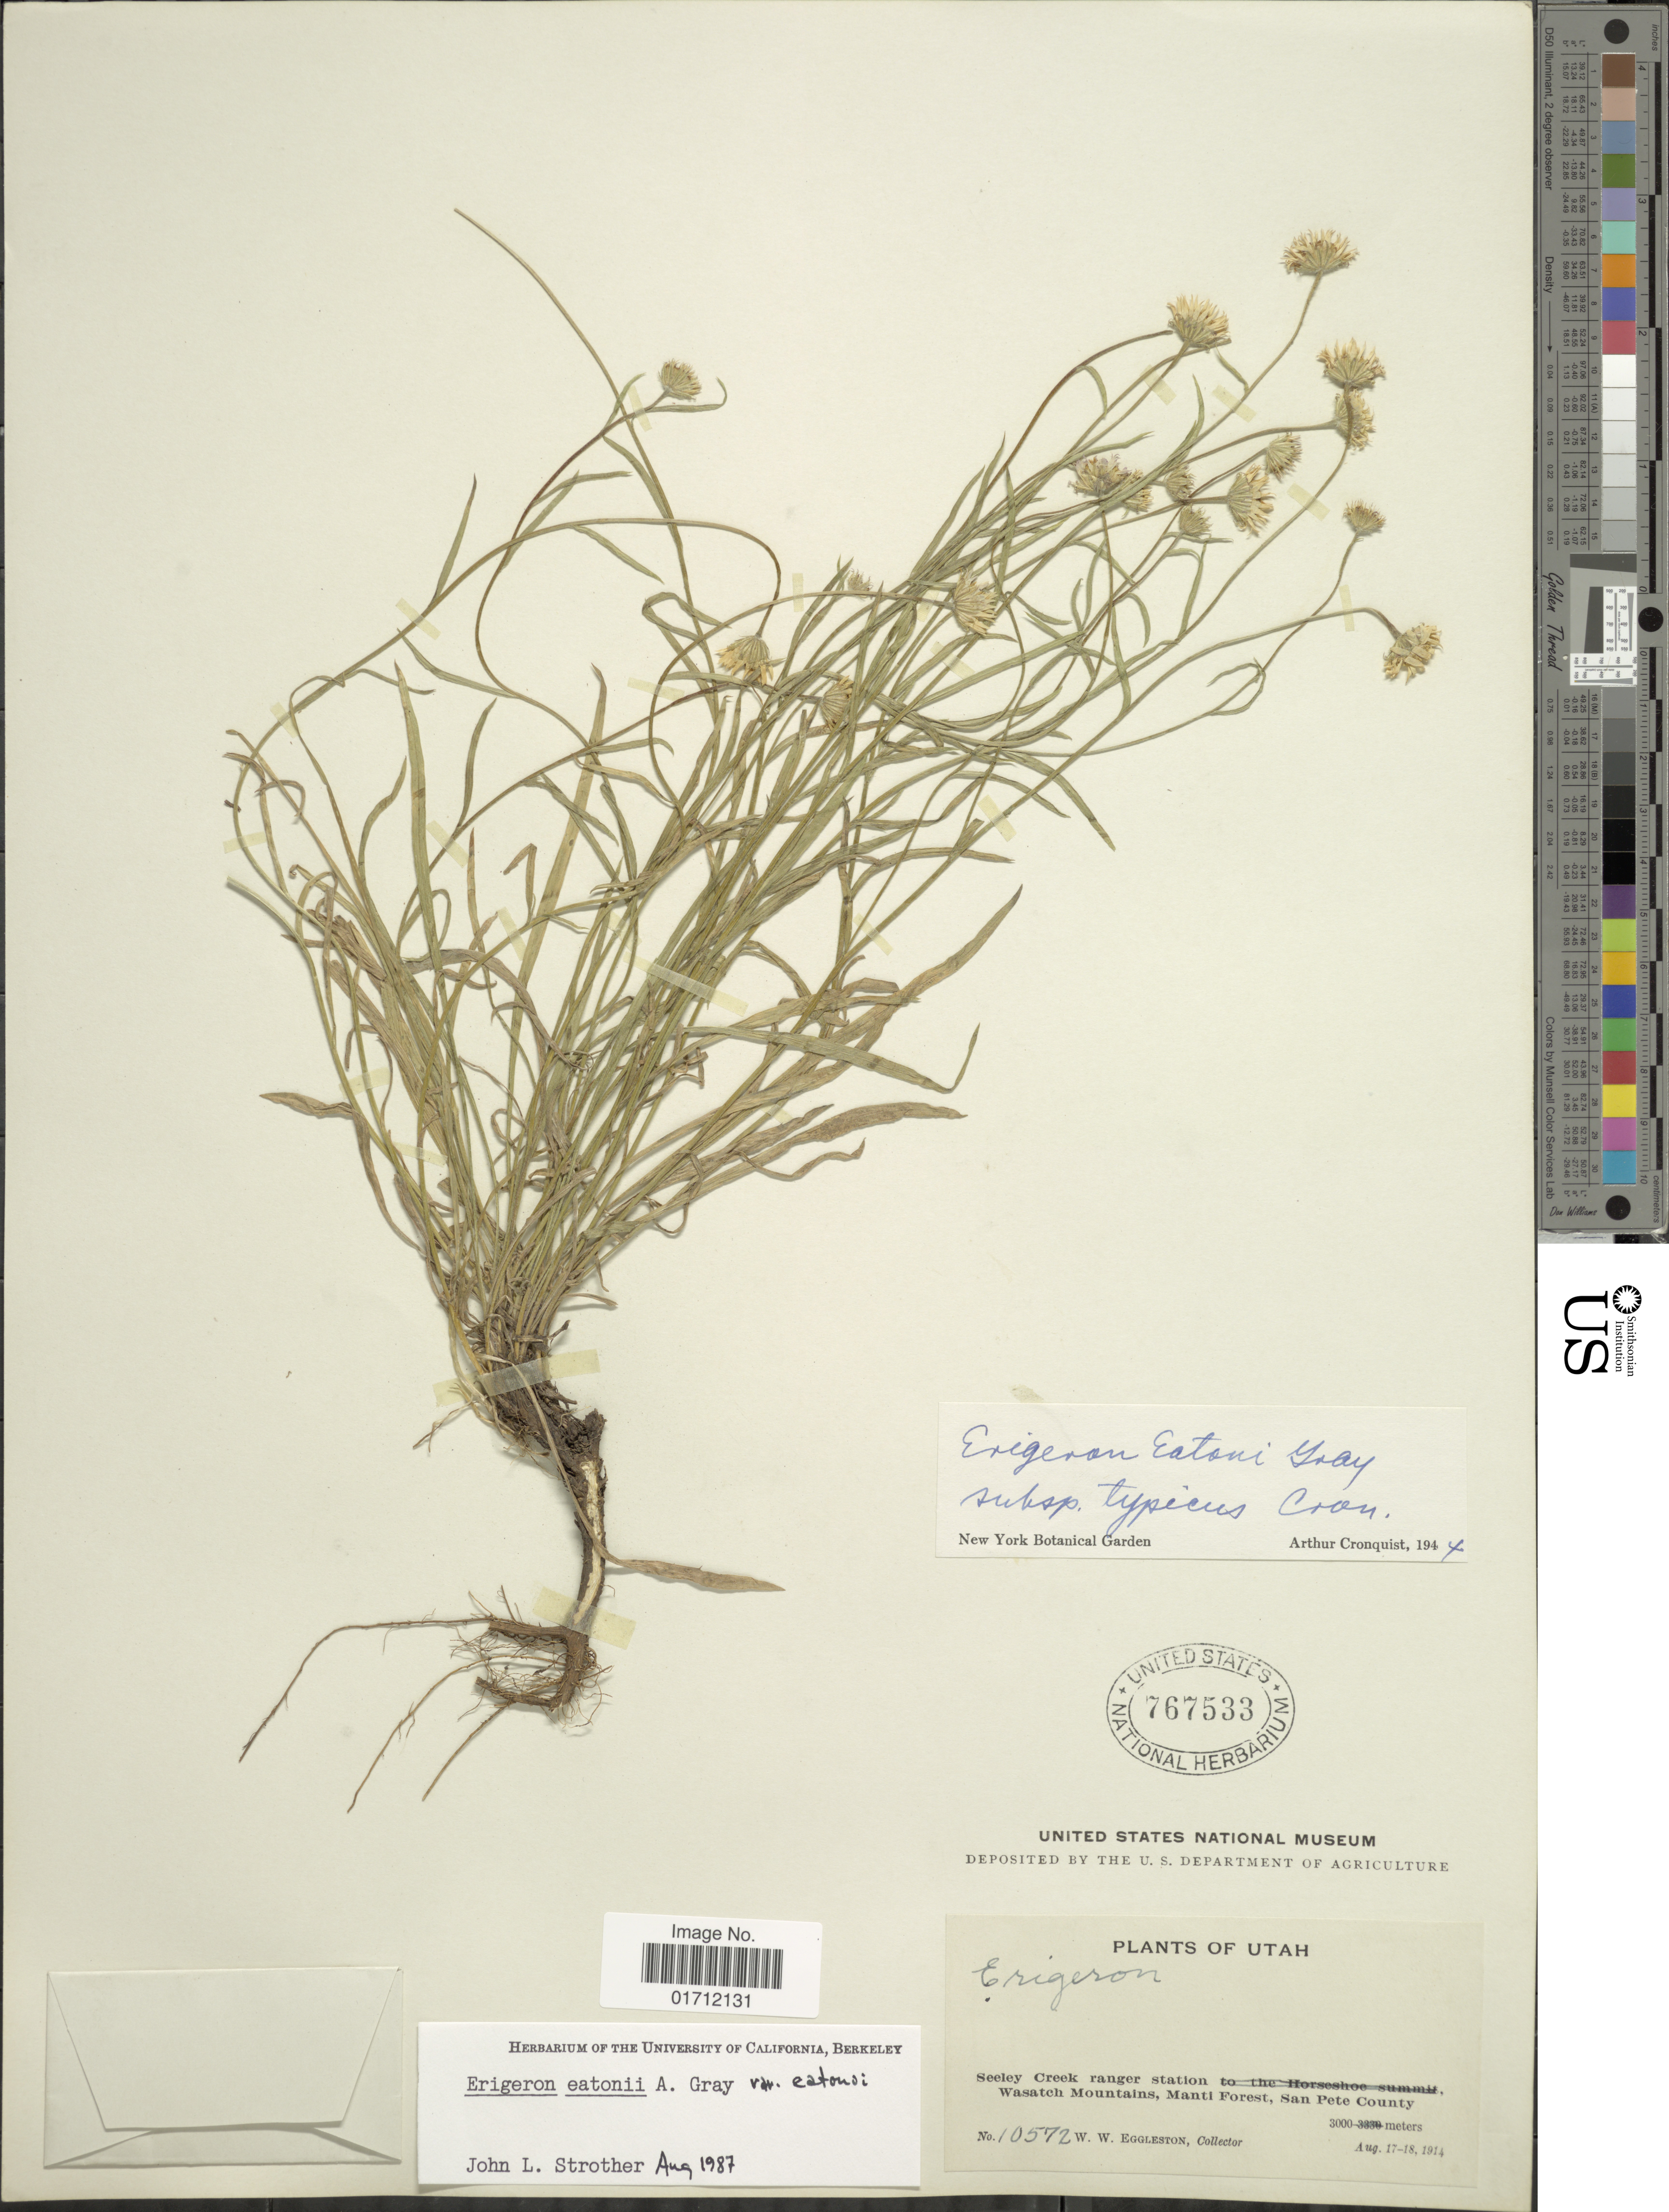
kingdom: Plantae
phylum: Tracheophyta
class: Magnoliopsida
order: Asterales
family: Asteraceae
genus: Erigeron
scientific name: Erigeron eatonii var. eatonii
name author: A. Gray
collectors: W. W. Eggleston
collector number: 10572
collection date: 1914-08-17/1914-08-18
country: United States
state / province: Utah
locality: Seeley Creek ranger station, Wasatch Mountains, Manti Forest.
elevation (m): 3000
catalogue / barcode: US 767533